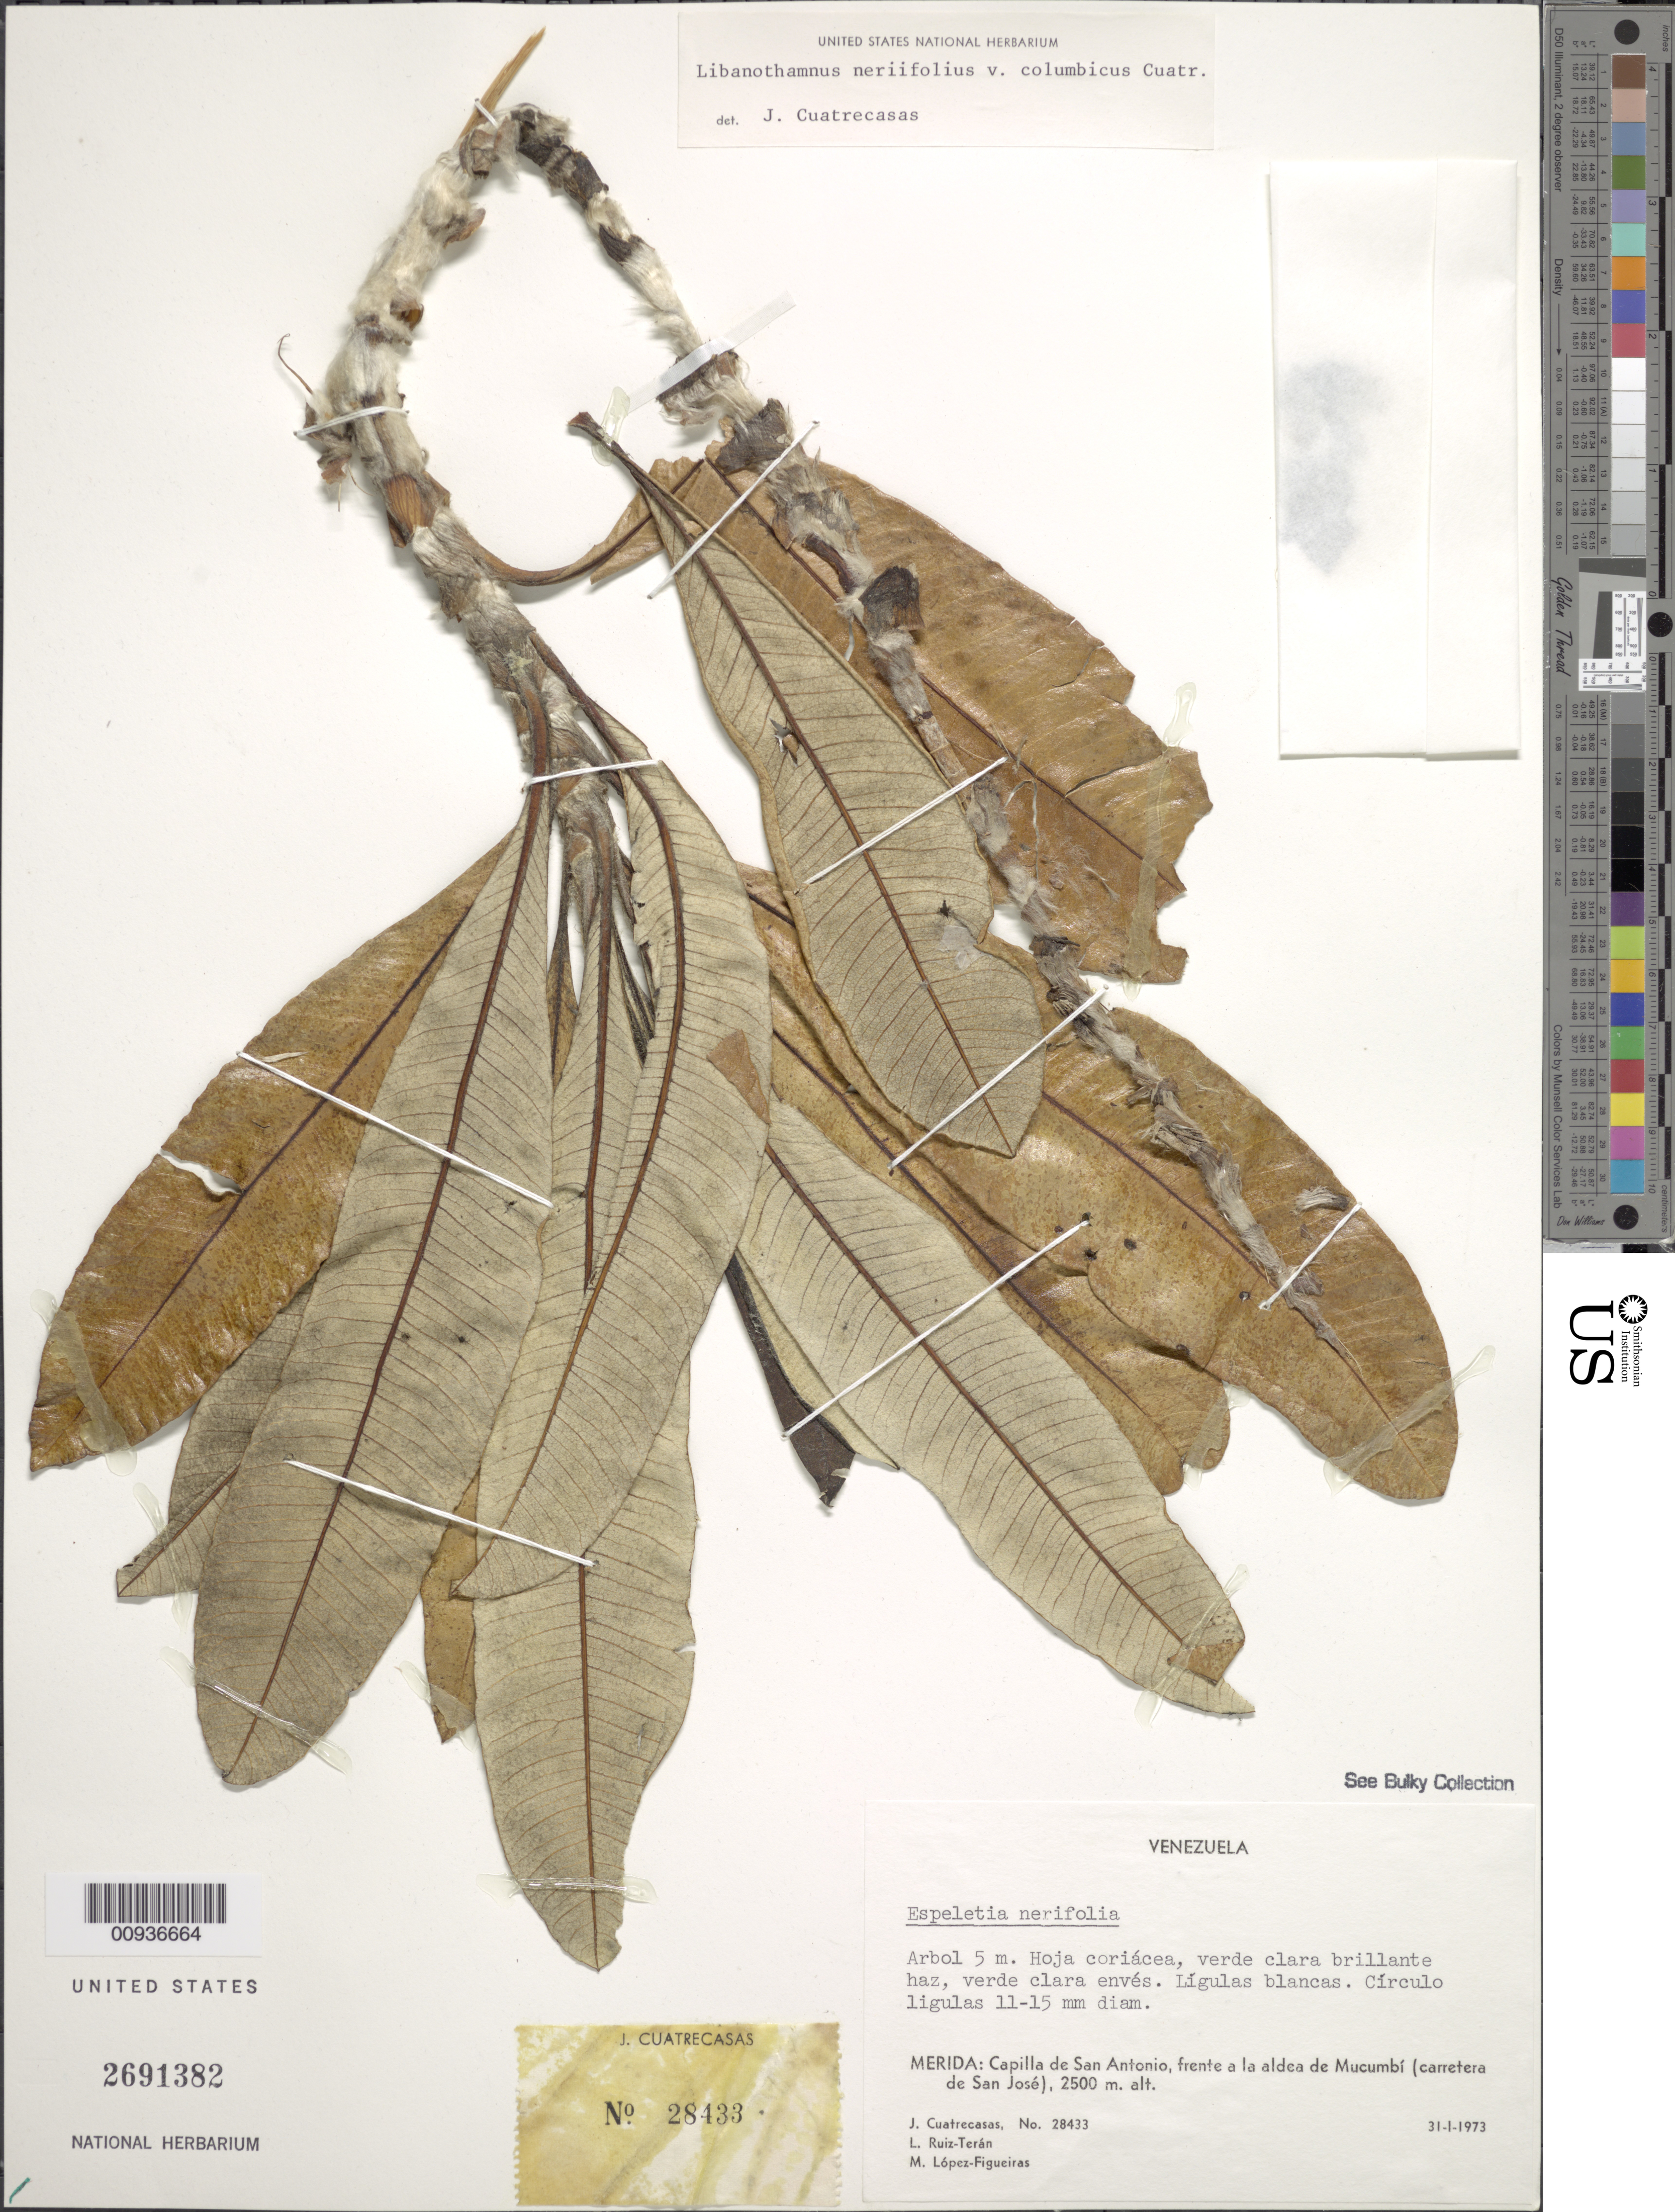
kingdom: Plantae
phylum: Tracheophyta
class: Magnoliopsida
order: Asterales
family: Asteraceae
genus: Libanothamnus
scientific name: Libanothamnus neriifolius var. columbicus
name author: (Cuatrec.) Cuatrec.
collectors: J. Cuatrecasas, L. E. Ruíz-Terán & M. López Figueiras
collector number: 28433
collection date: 1973-01-31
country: Venezuela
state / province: Mérida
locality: Capilla San Antonio, frente a la aldea de Mucumbí (carrtera de San José).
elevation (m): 2500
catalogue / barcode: US 2691382